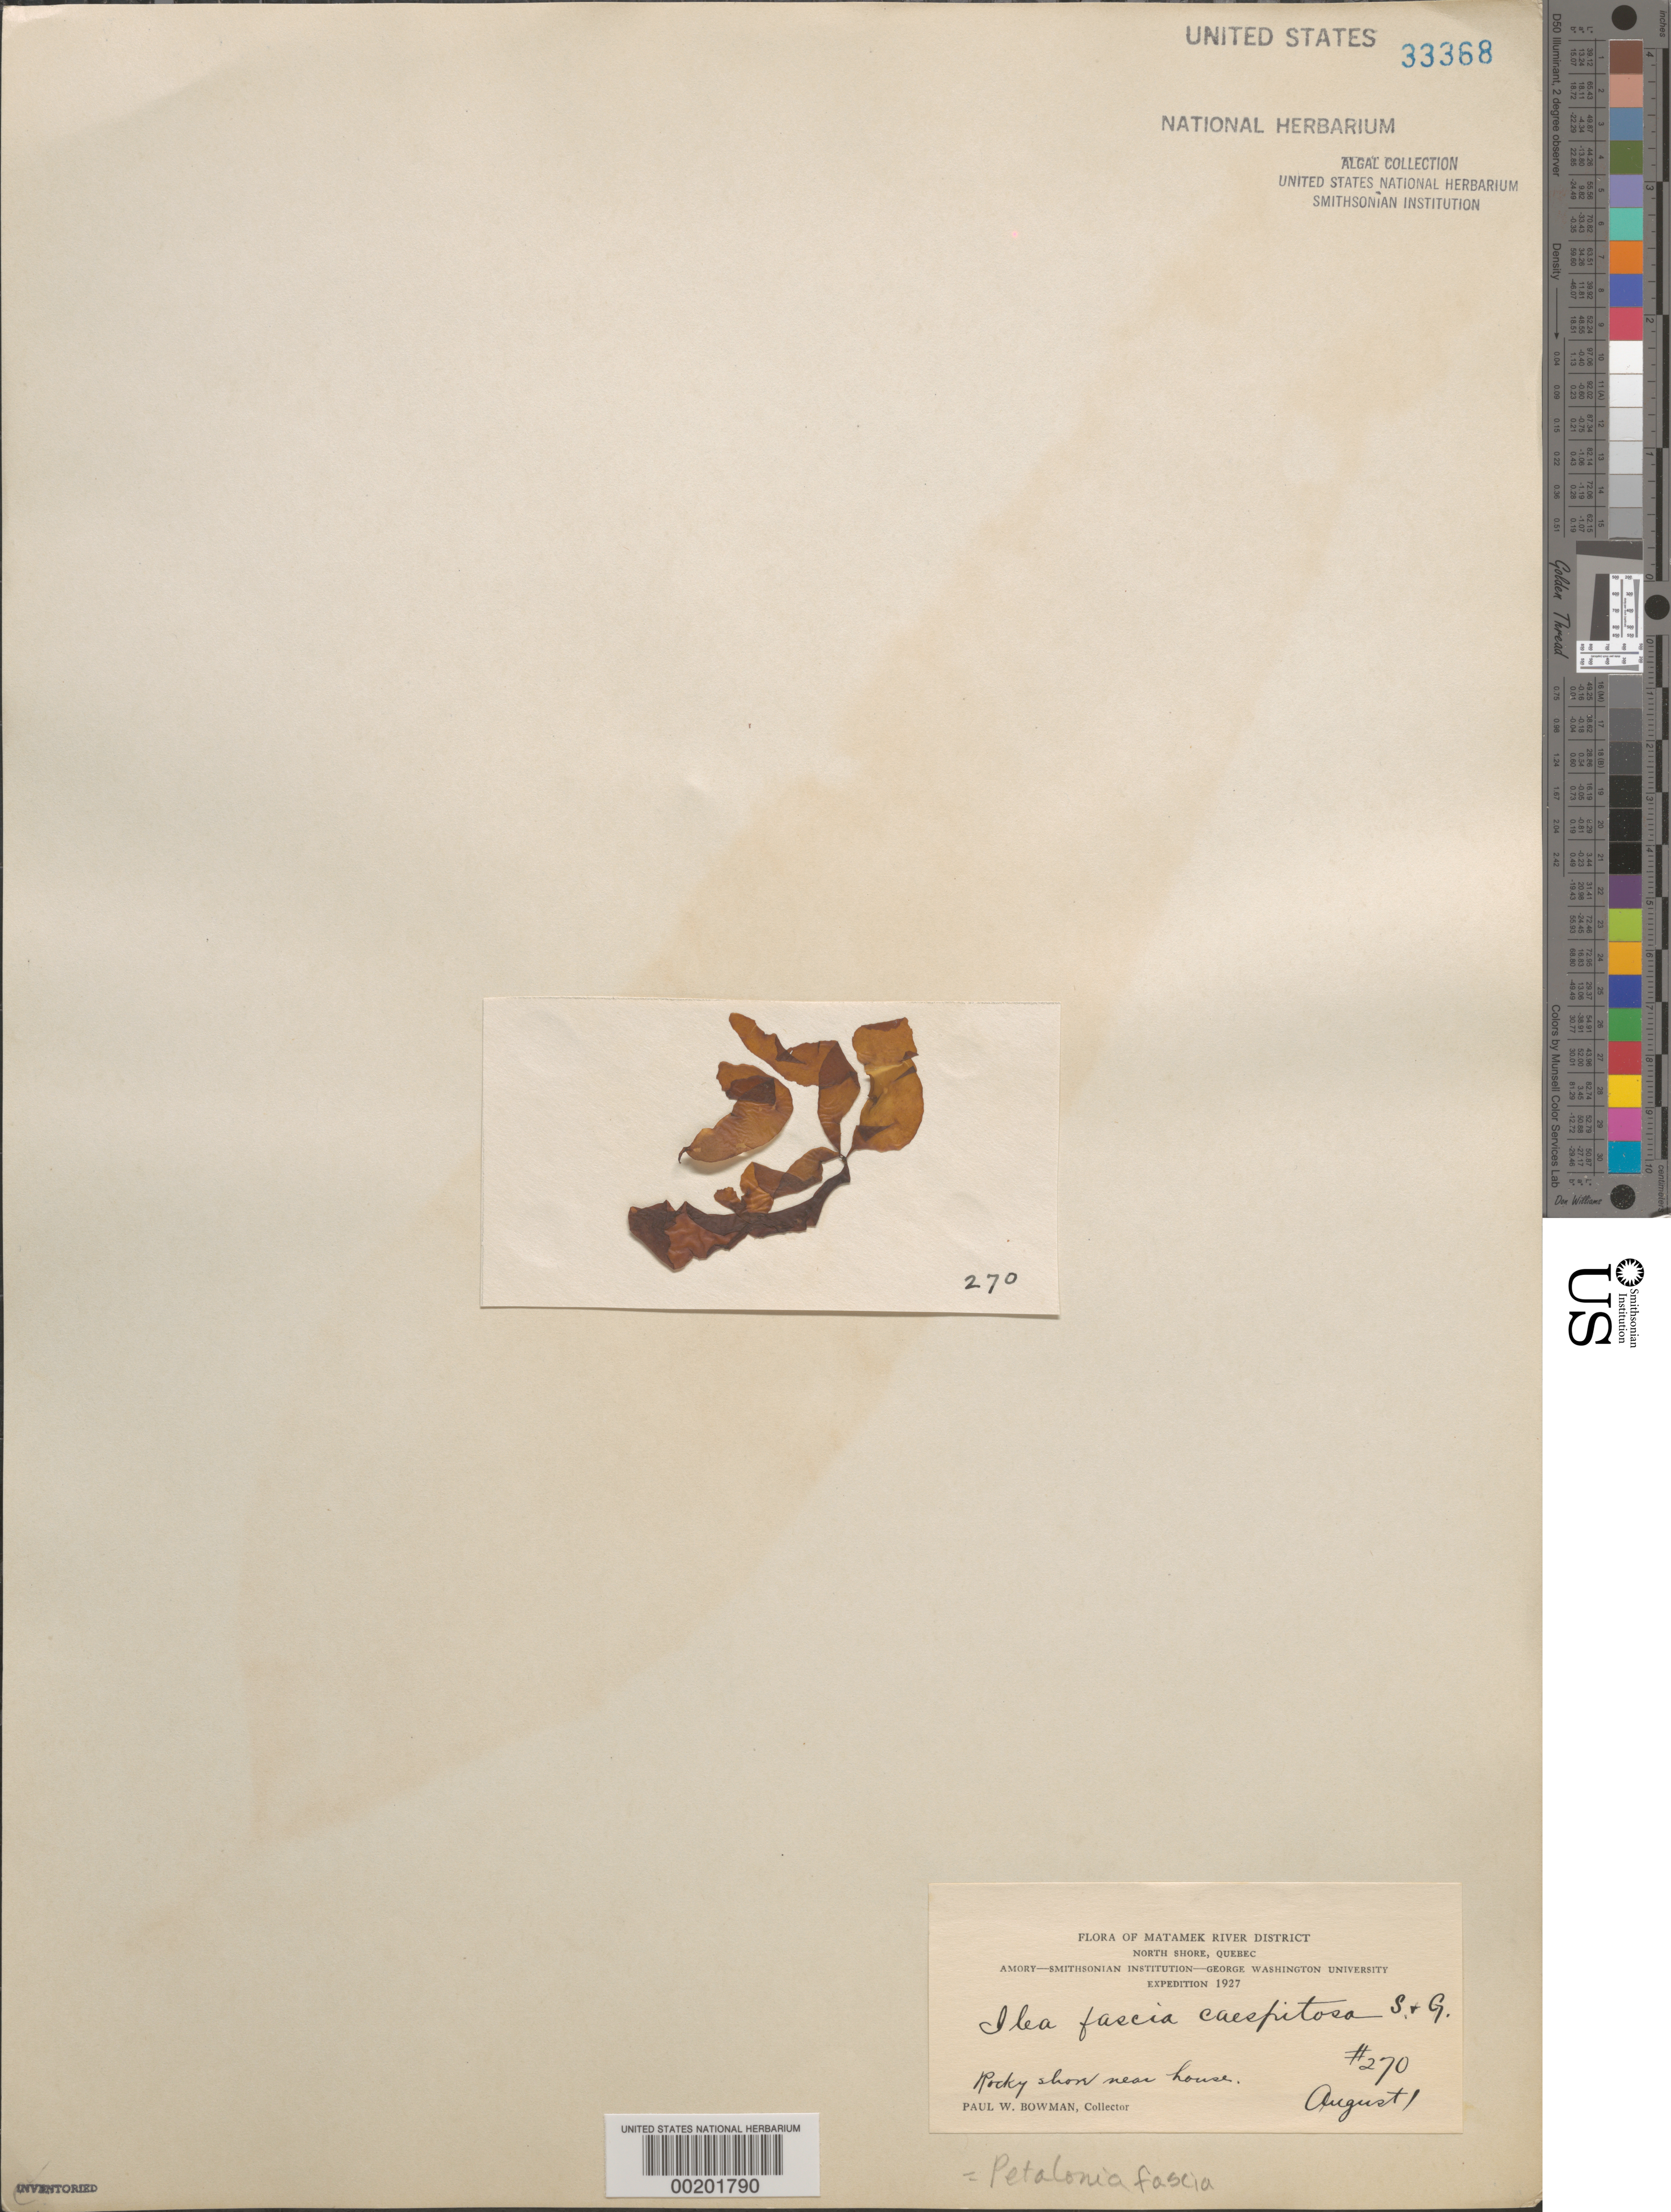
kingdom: Chromista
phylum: Ochrophyta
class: Phaeophyceae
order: Scytosiphonales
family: Scytosiphonaceae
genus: Petalonia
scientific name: Petalonia fascia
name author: (O.F. Müller) Kuntze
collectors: P. Bowman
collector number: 270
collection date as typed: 01 Aug 1927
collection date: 1927-08-01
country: Canada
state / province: Quebec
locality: Matamek river district, north shore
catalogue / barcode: US 33368